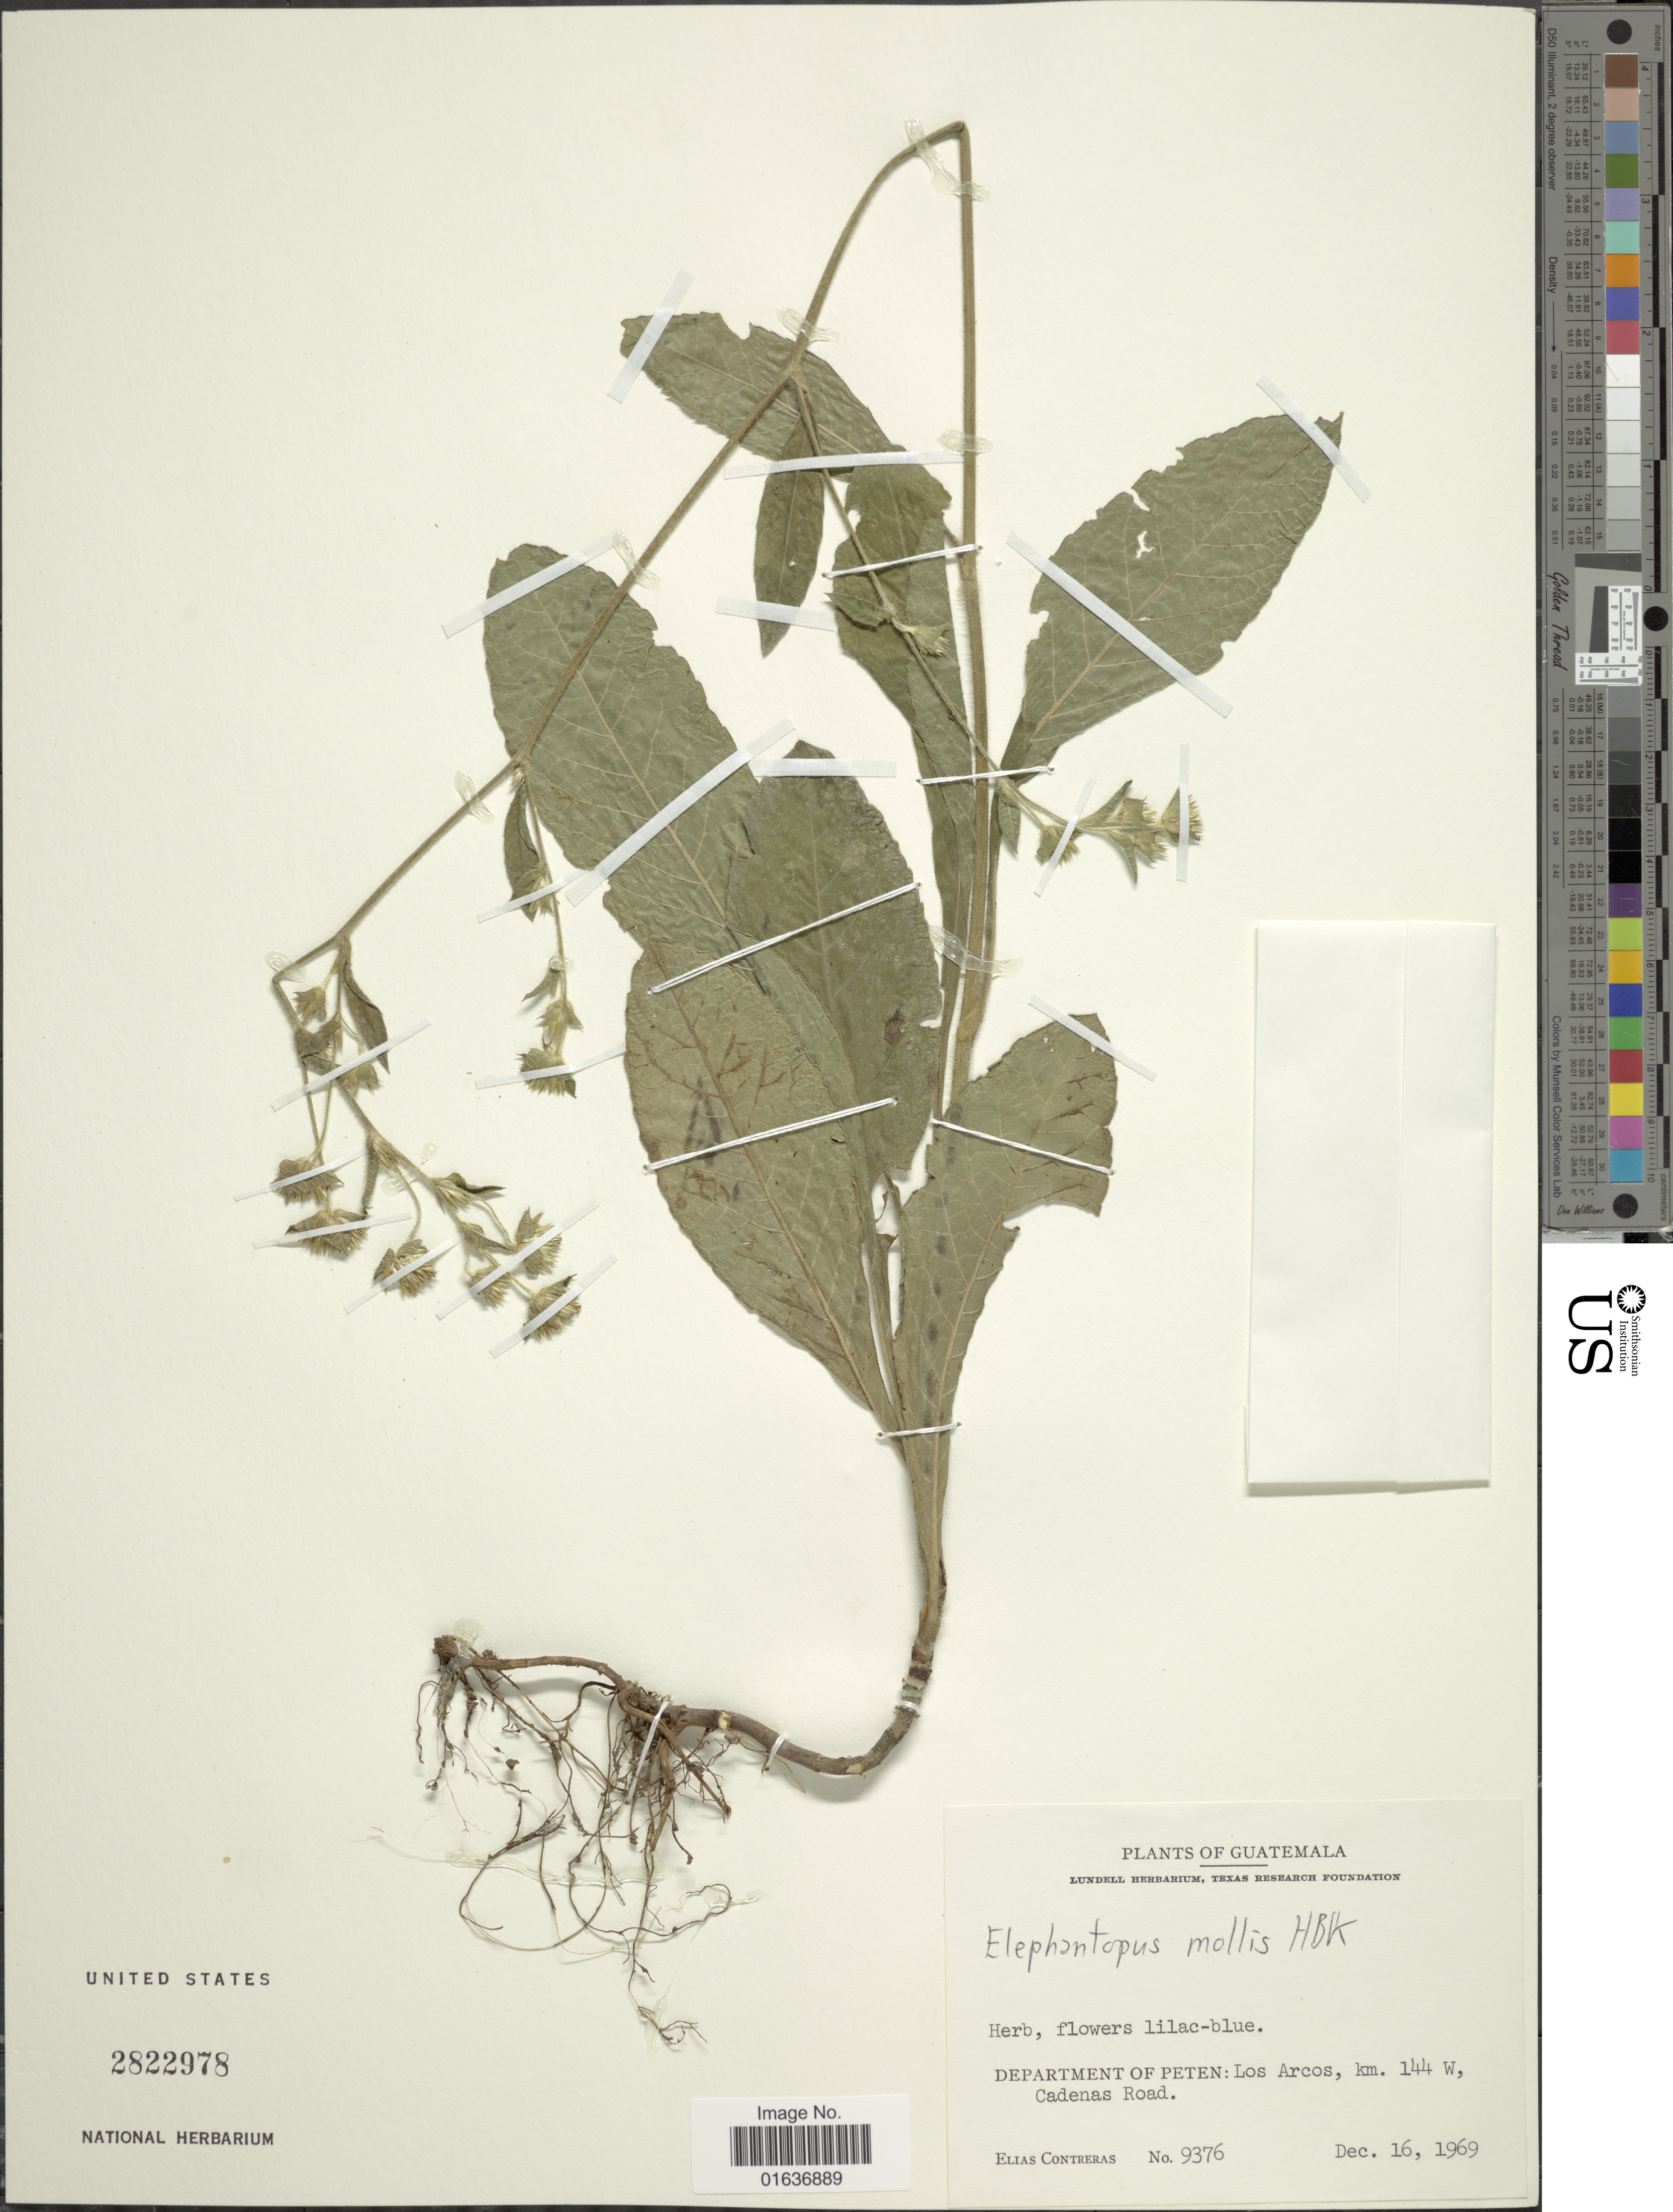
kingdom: Plantae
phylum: Tracheophyta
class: Magnoliopsida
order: Asterales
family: Asteraceae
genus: Elephantopus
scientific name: Elephantopus mollis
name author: Kunth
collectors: E. Contreras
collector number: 9376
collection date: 1969-12-16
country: Guatemala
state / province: El Petén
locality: Department of Peten: Los Arcos, km. 144 W, Cadenas Road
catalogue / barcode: US 2822978